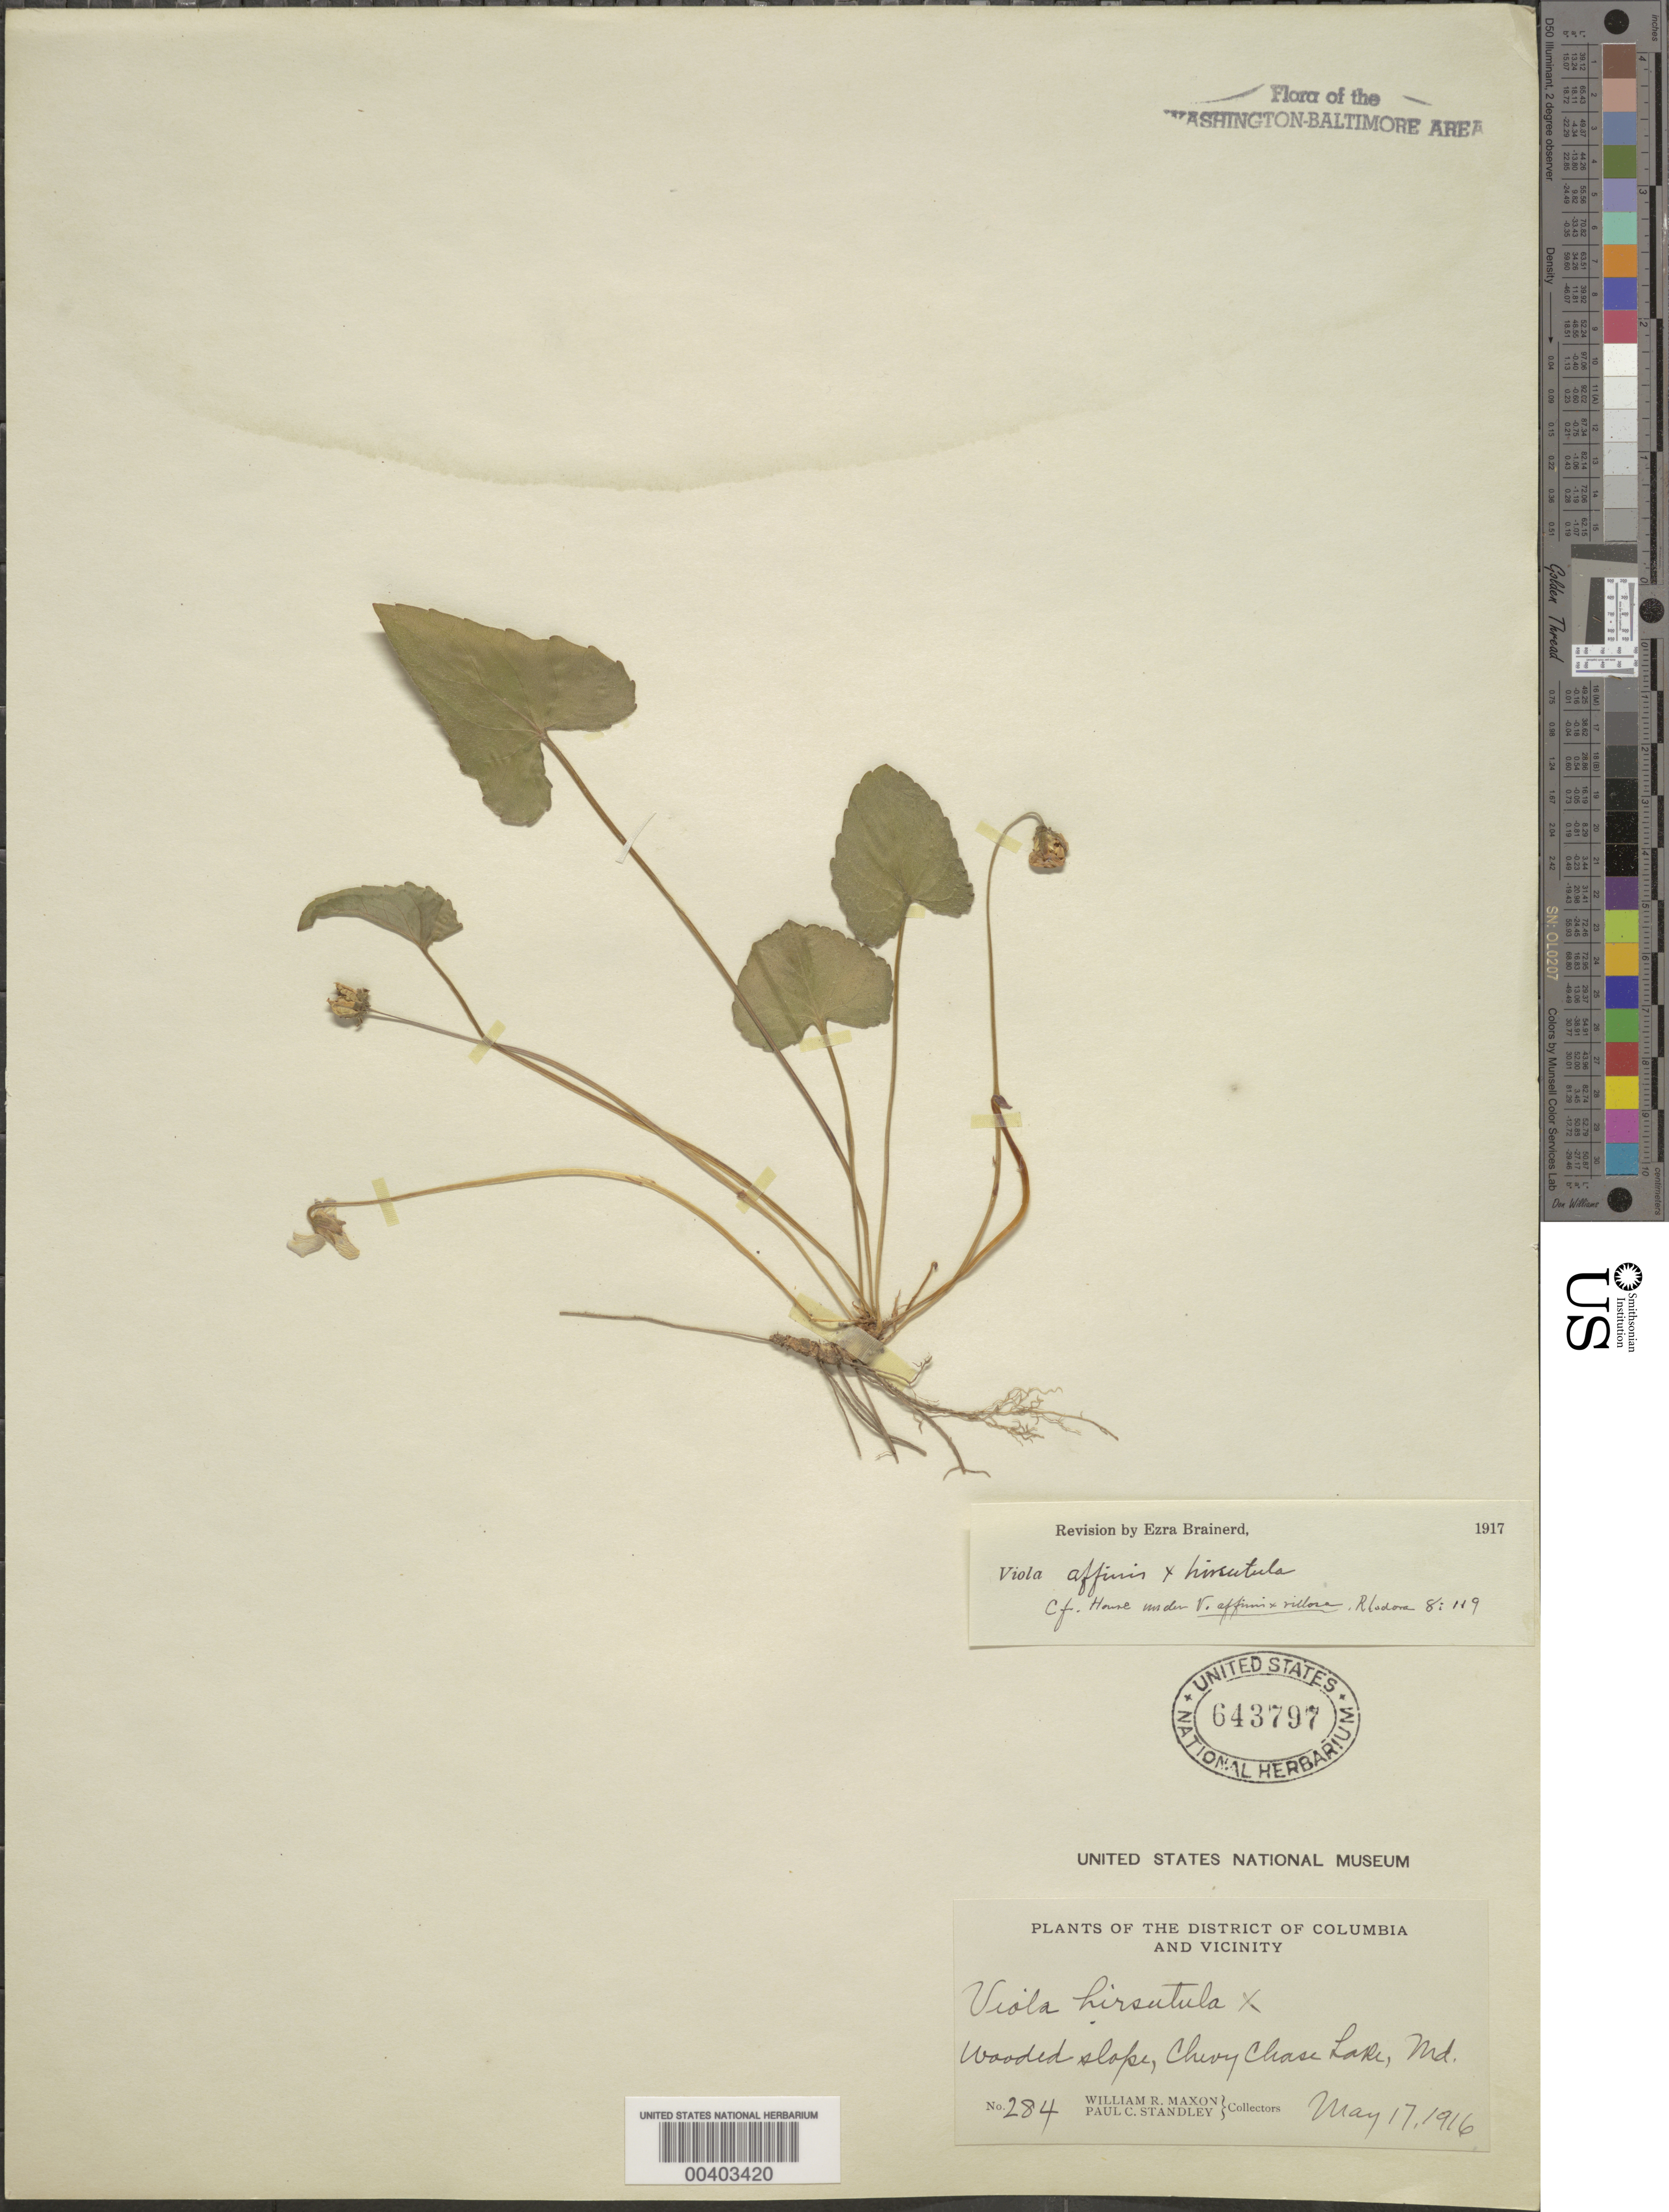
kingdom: Plantae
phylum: Tracheophyta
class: Magnoliopsida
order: Malpighiales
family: Violaceae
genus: Viola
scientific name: Viola sororia var. affinis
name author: (LeConte) McKinney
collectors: W. R. Maxon & P. C. Standley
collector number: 284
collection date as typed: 17 May 1916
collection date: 1916-05-17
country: United States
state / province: Maryland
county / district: Montgomery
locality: Chevy Chase Lake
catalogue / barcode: US 643797